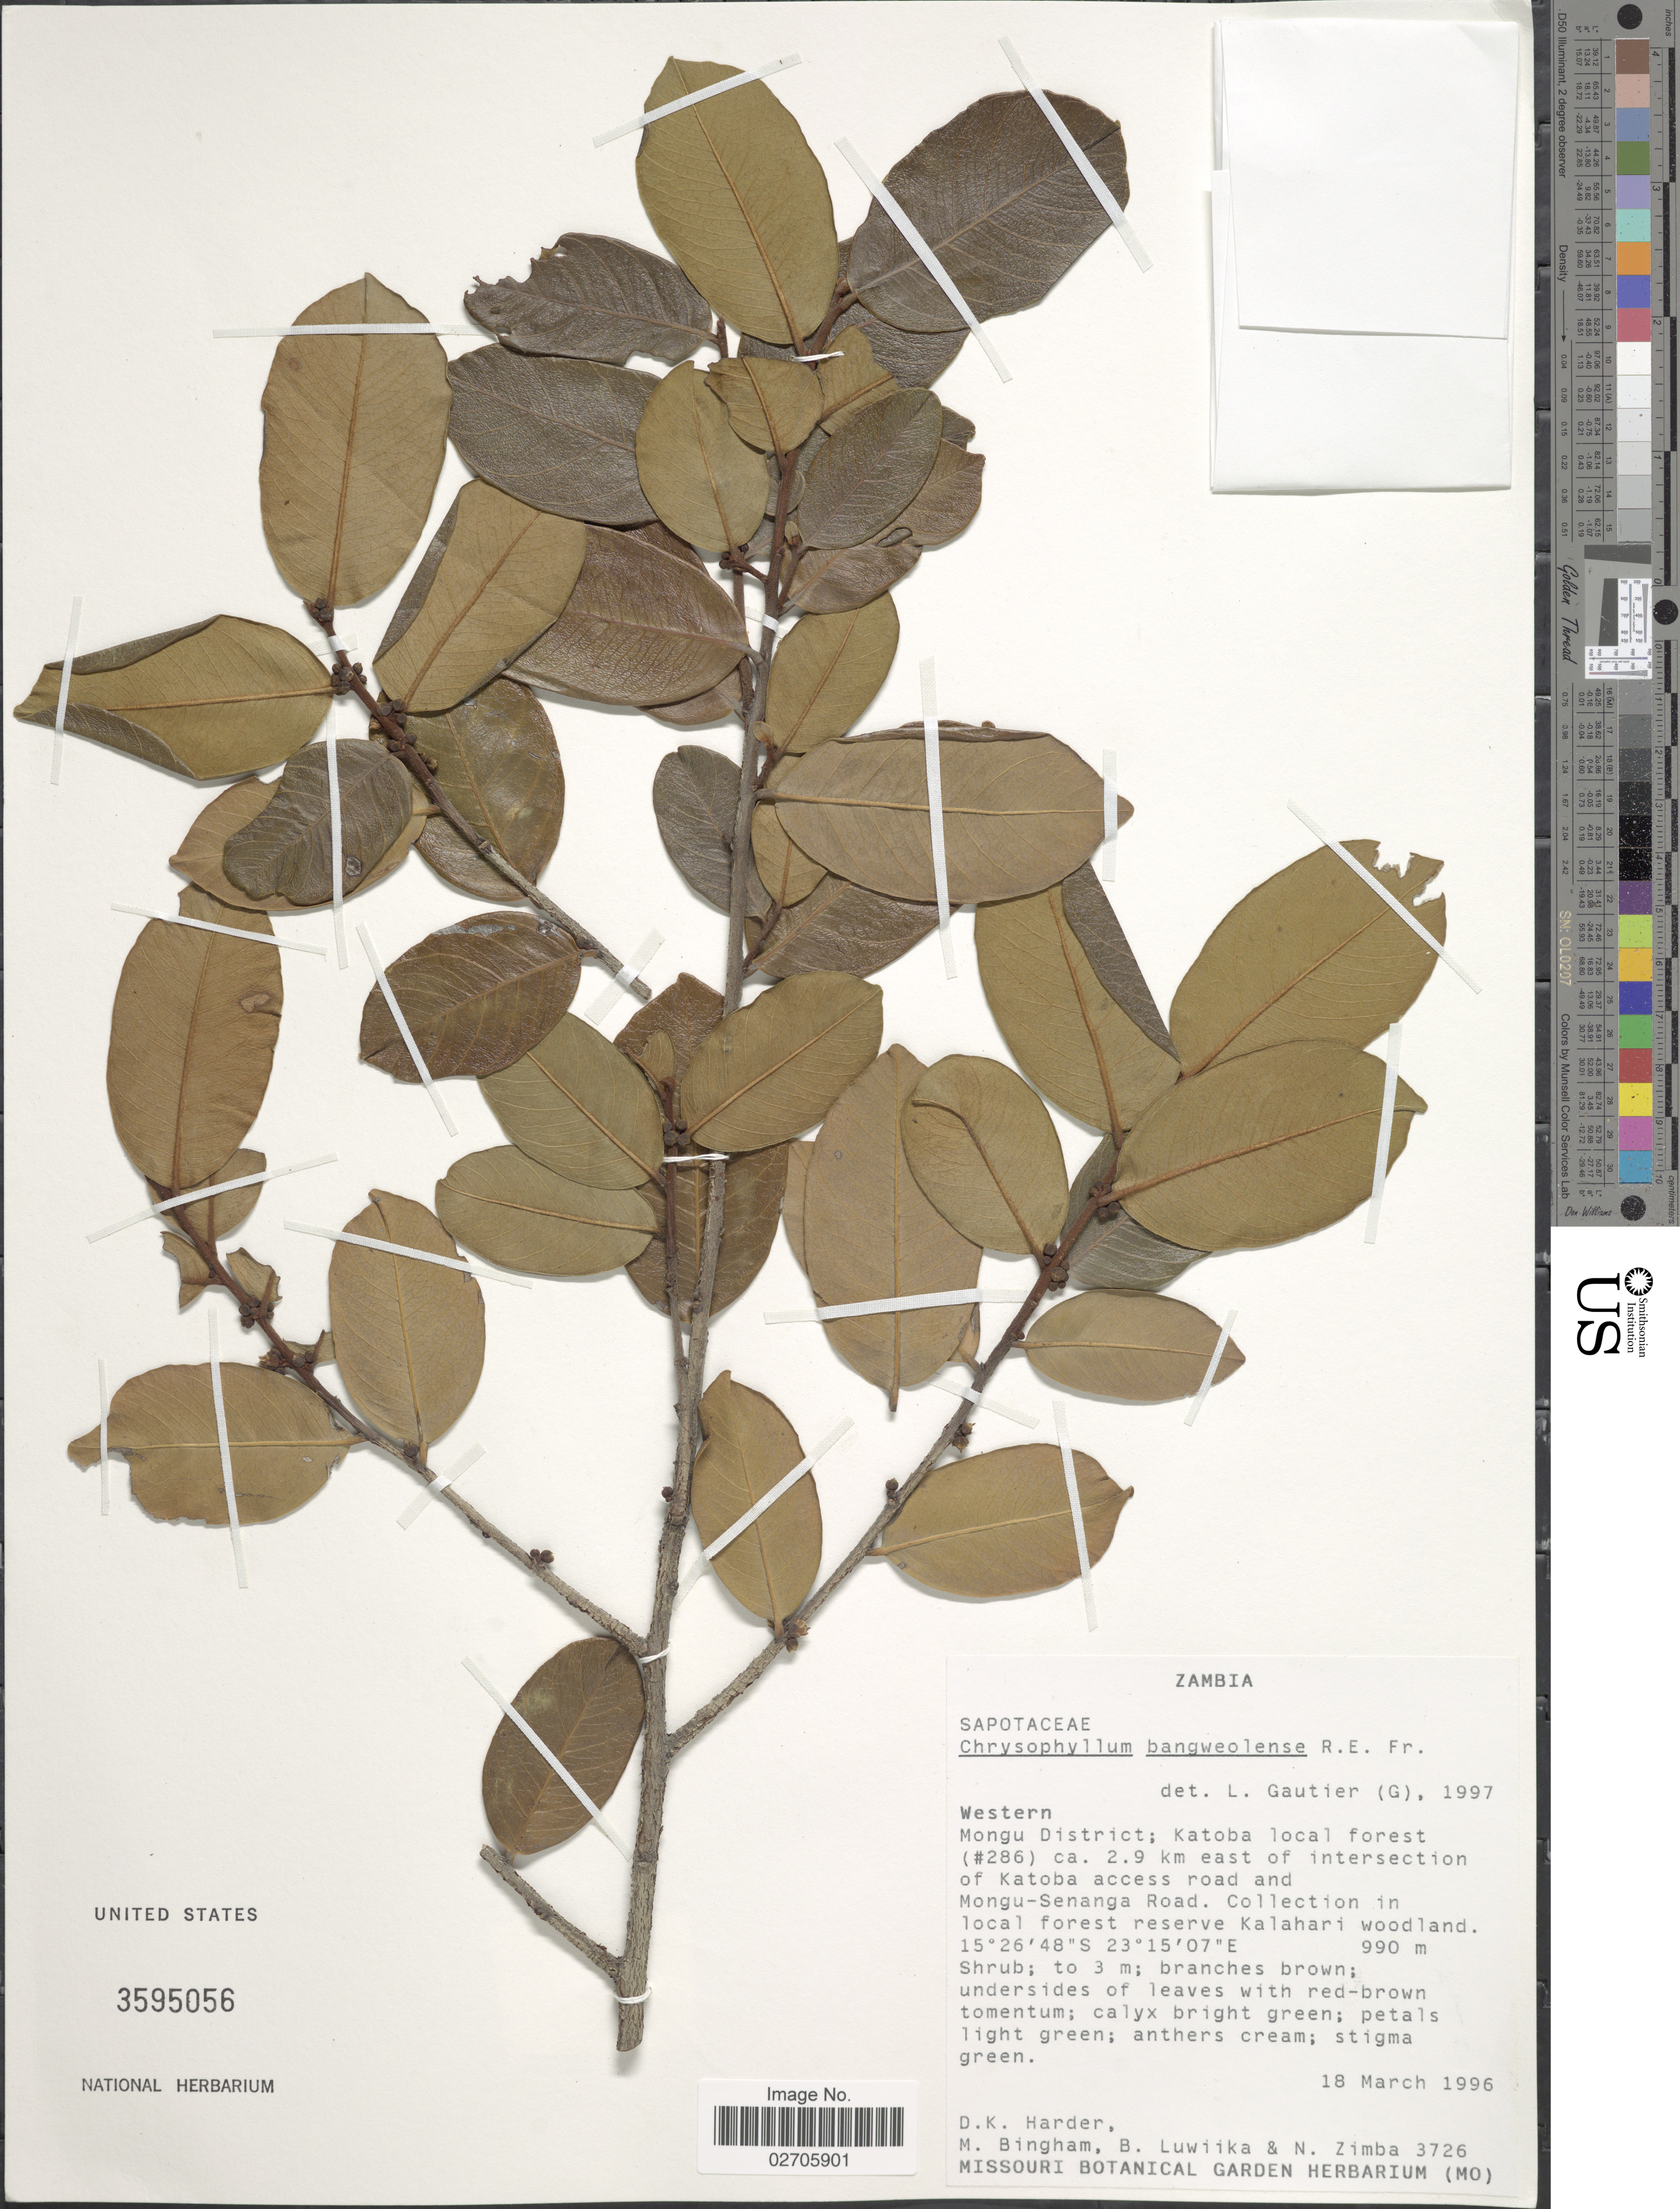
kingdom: Plantae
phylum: Tracheophyta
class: Magnoliopsida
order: Ericales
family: Sapotaceae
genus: Chrysophyllum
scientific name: Chrysophyllum bangweolense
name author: R.E. Fr.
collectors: D. Harder, M. Bingham, B. Luwiika & N. Zimba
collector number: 3726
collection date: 1996-03-18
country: Zambia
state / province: Western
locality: Mongu District; Katoba local forest (#286) ca. 2.9 km east of intersection of Katoba acces road and Mongu-Senanga Road. in local forest reserve Kalahari woodland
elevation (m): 990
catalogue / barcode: US 3595056